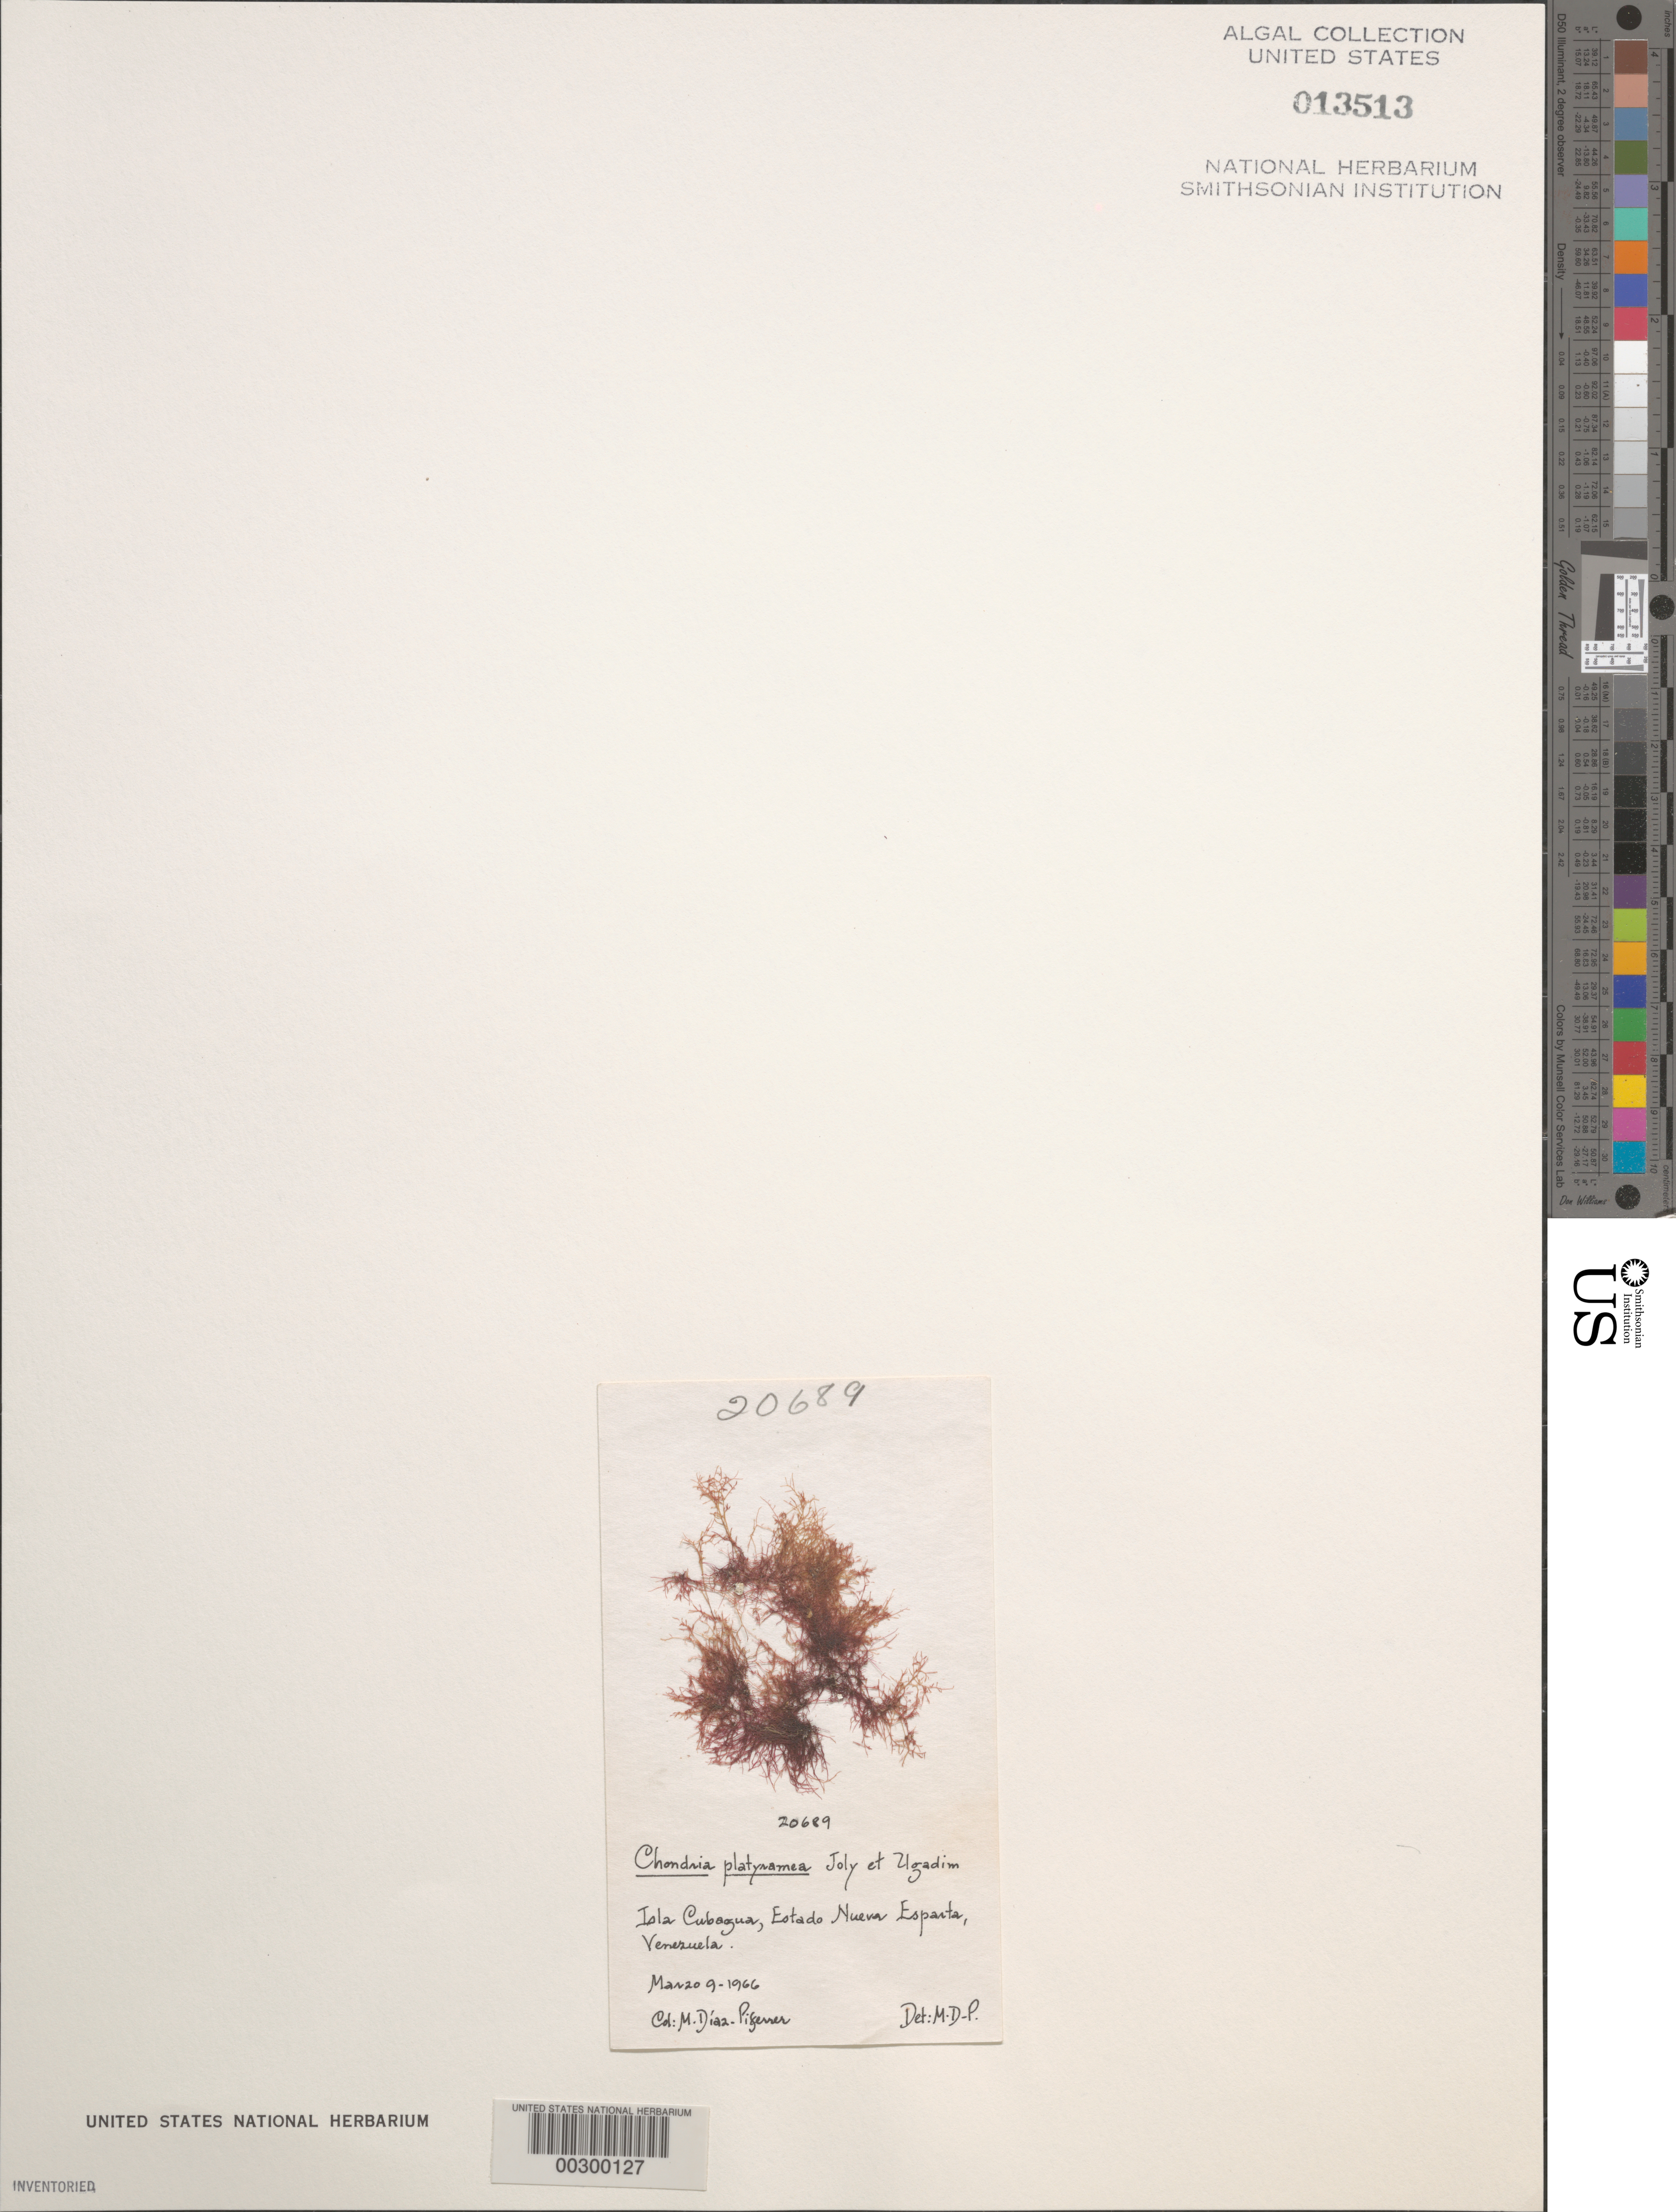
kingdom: Plantae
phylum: Rhodophyta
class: Florideophyceae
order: Ceramiales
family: Rhodomelaceae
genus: Chondria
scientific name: Chondria platyramea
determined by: Diaz-Piferrer, M.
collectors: M. Diaz-Piferrer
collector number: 20689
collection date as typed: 09 Mar 1966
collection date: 1966-03-09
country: Venezuela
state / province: Nueva Esparta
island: Cubagua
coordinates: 10 49' N, 64 11' W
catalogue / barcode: US 13513